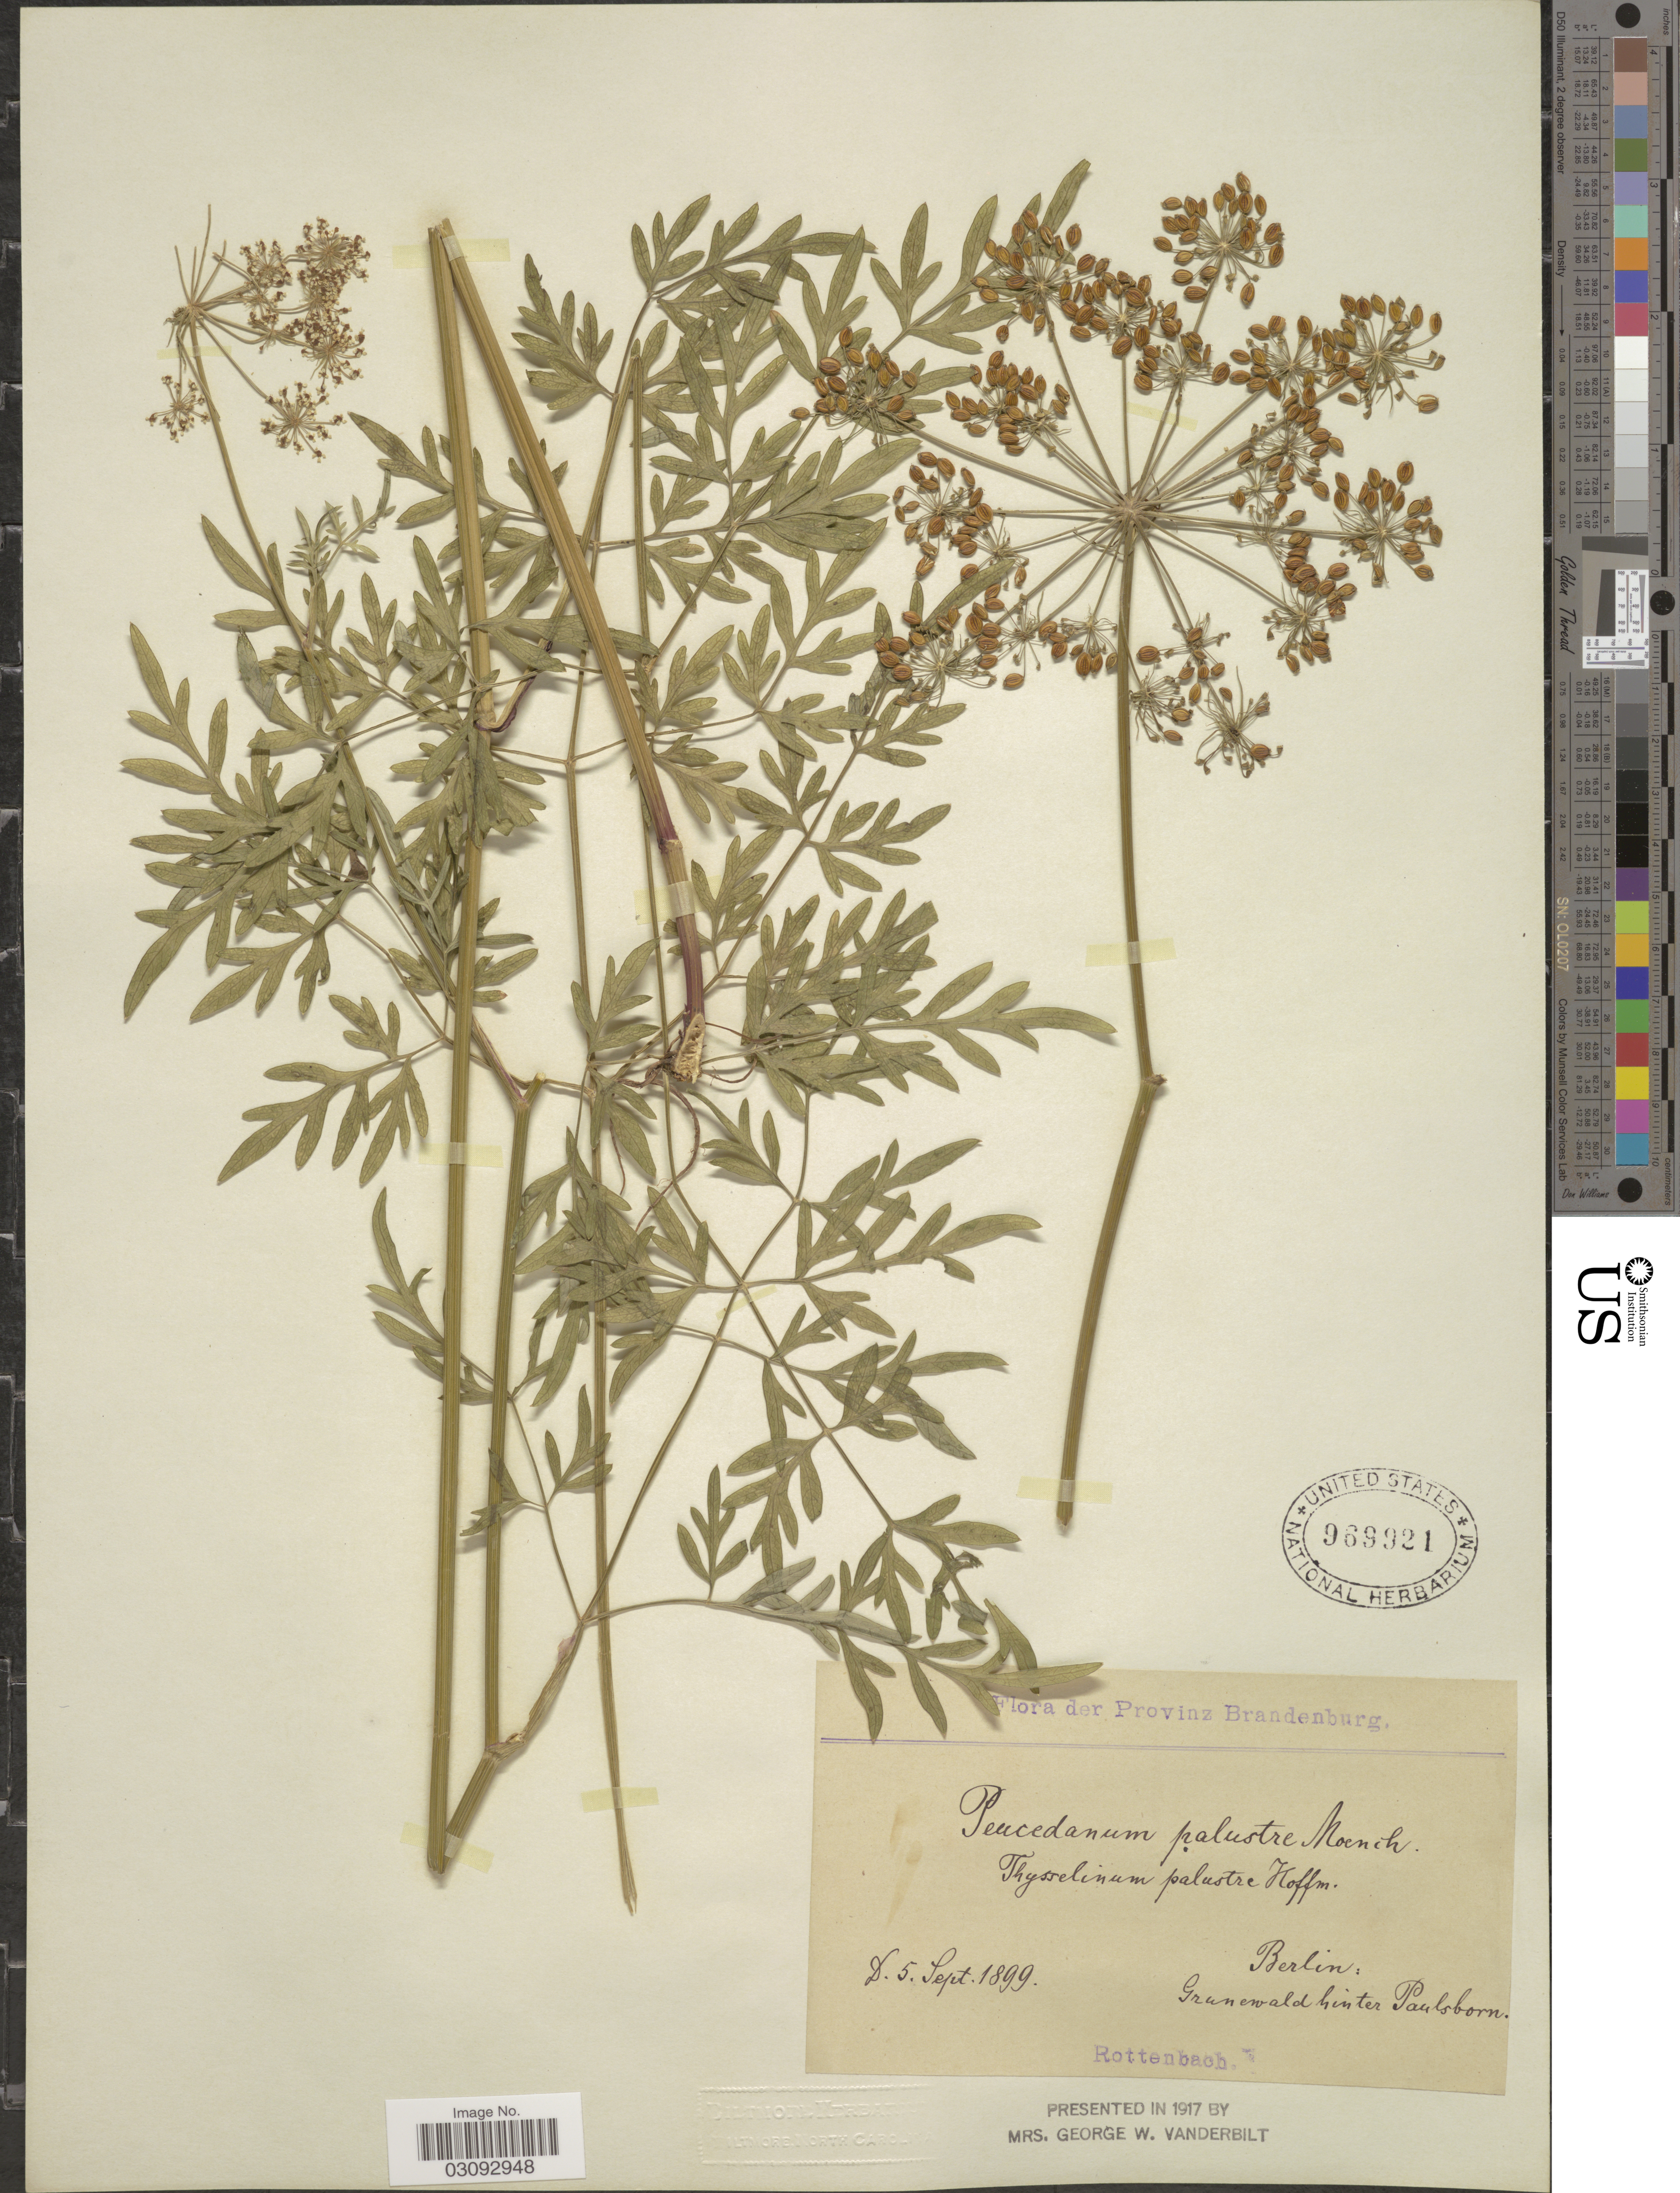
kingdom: Plantae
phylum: Tracheophyta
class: Magnoliopsida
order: Apiales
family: Apiaceae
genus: Peucedanum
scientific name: Peucedanum palustre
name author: (L.) Moench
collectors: Rottenbach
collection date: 1899-09-05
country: Germany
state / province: Berlin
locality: Berlin, Granewald hinter Paulsborn.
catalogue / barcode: US 969921